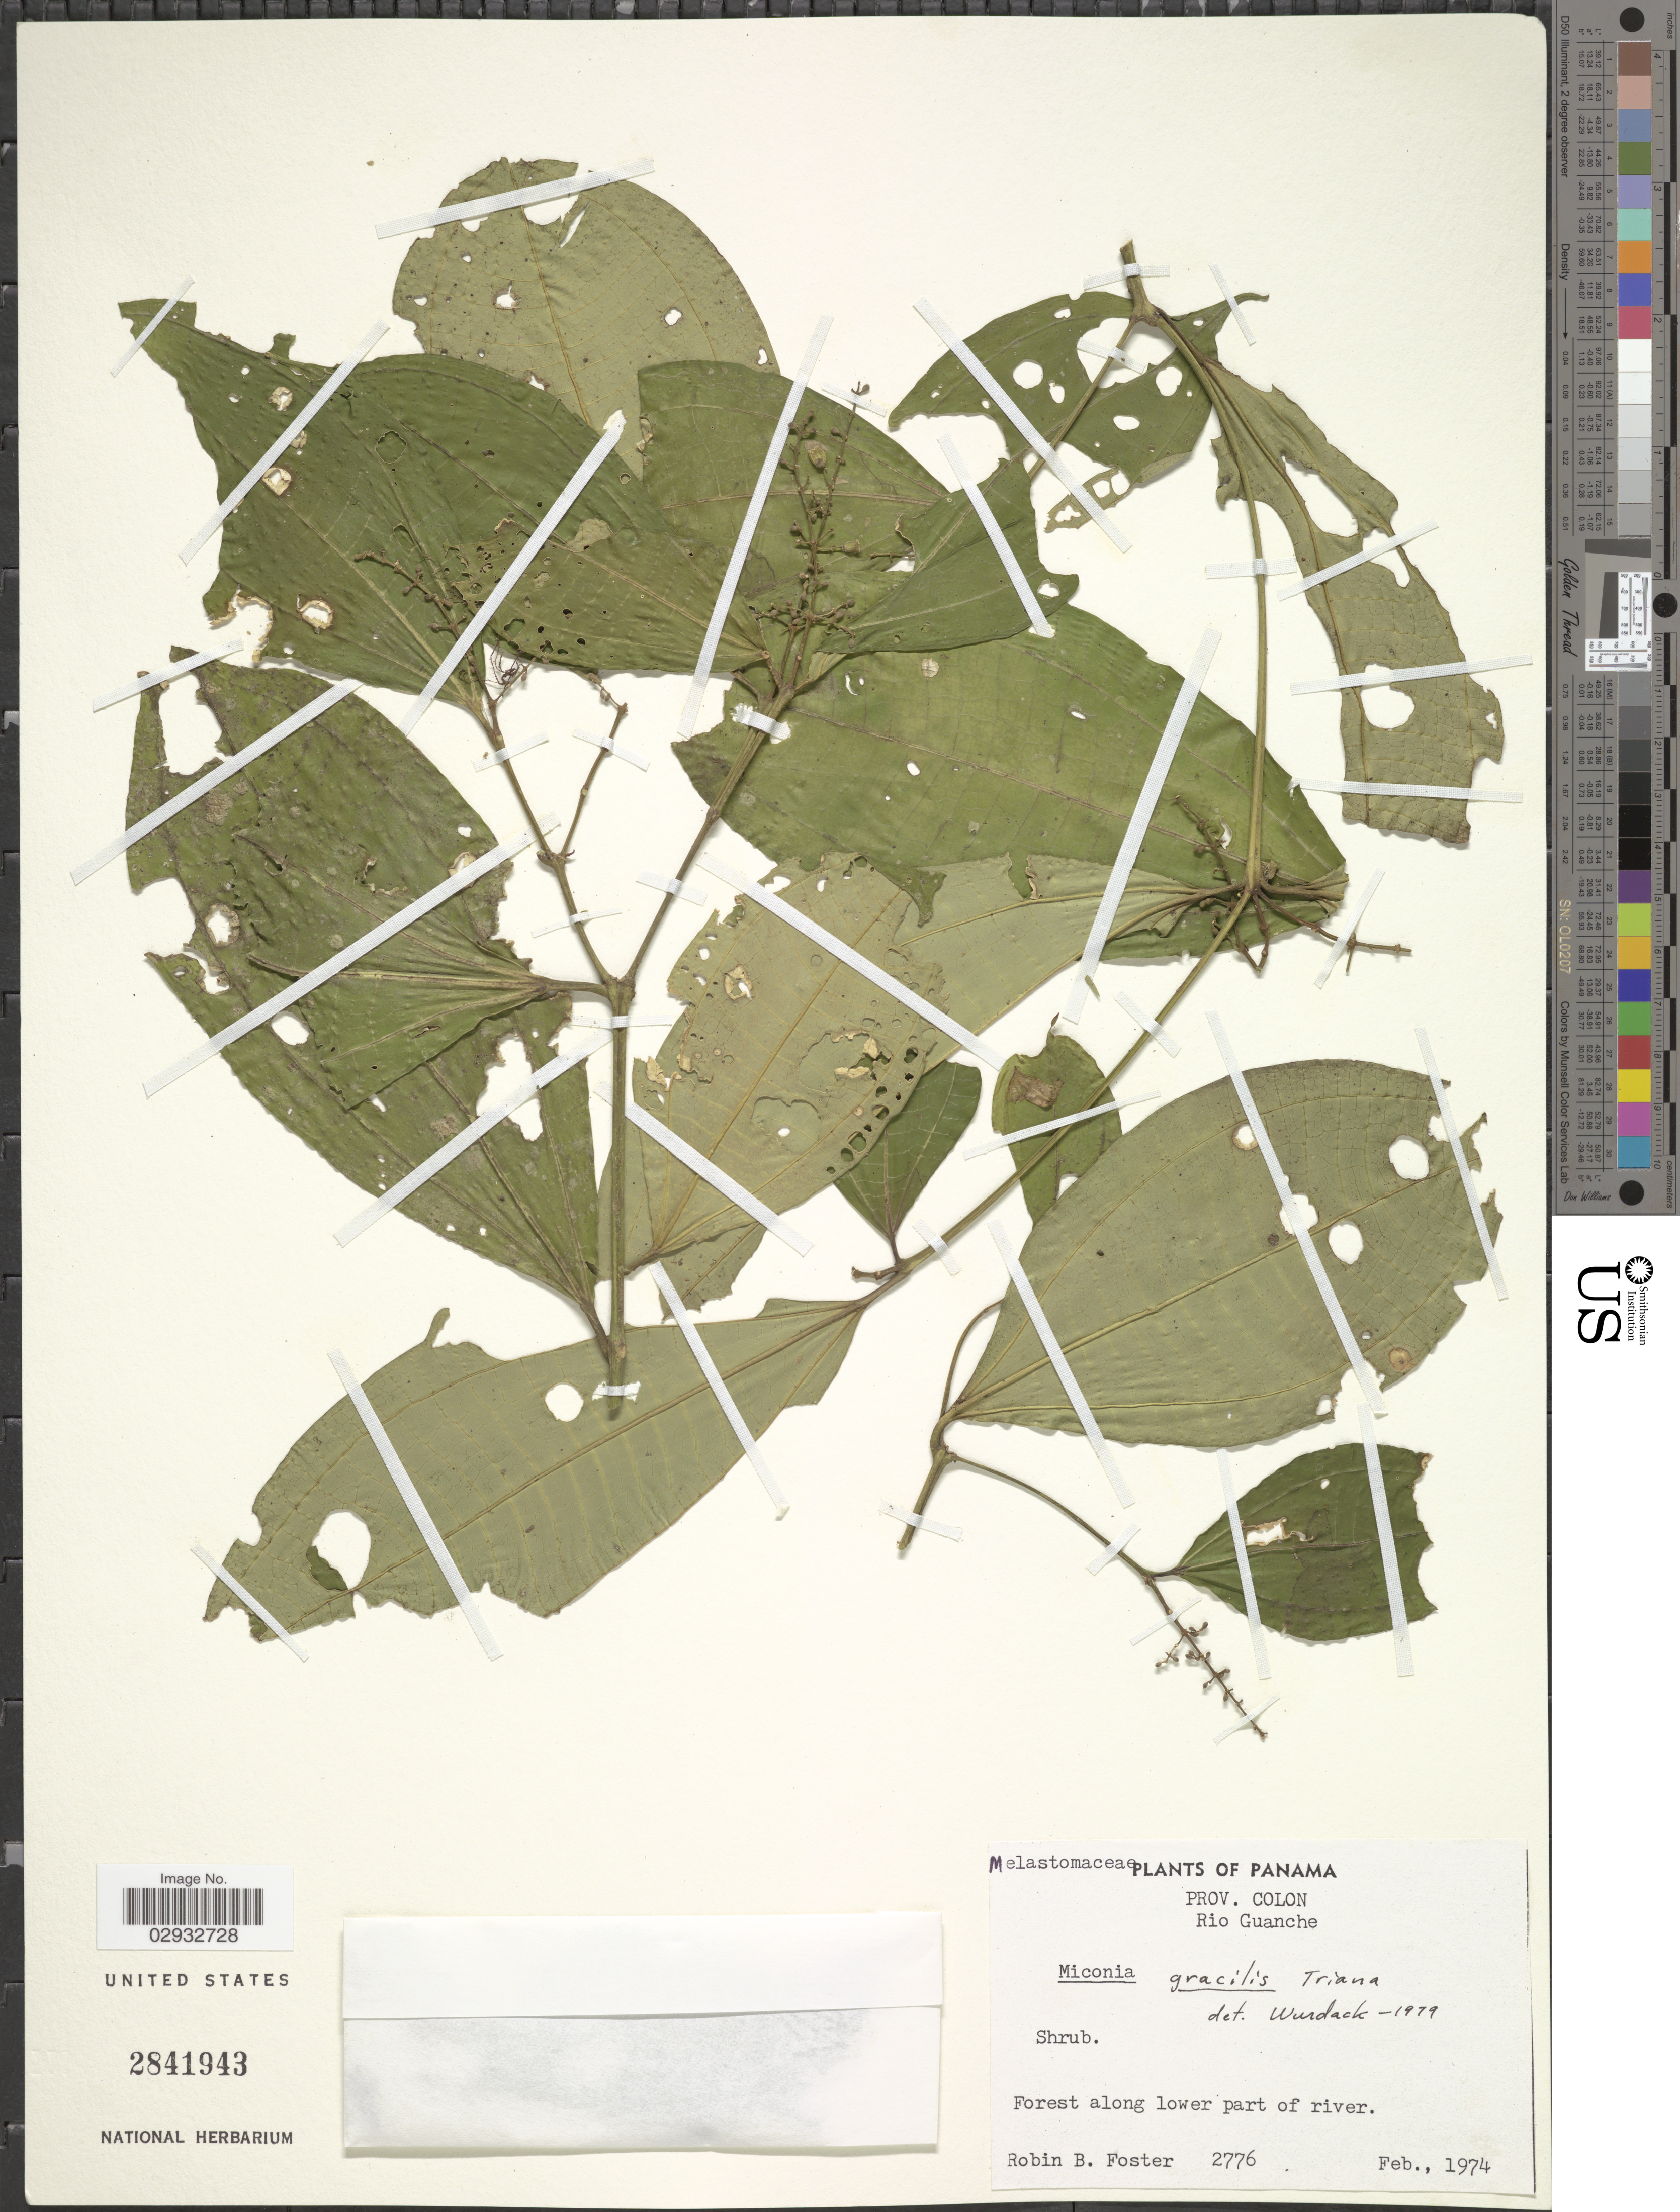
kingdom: Plantae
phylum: Tracheophyta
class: Magnoliopsida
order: Myrtales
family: Melastomataceae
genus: Miconia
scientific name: Miconia gracilis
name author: Triana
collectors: R. B. Foster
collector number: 2776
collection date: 1974-02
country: Panama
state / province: Colón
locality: Rio Guanche. Forest along lower part of river.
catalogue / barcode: US 2841943